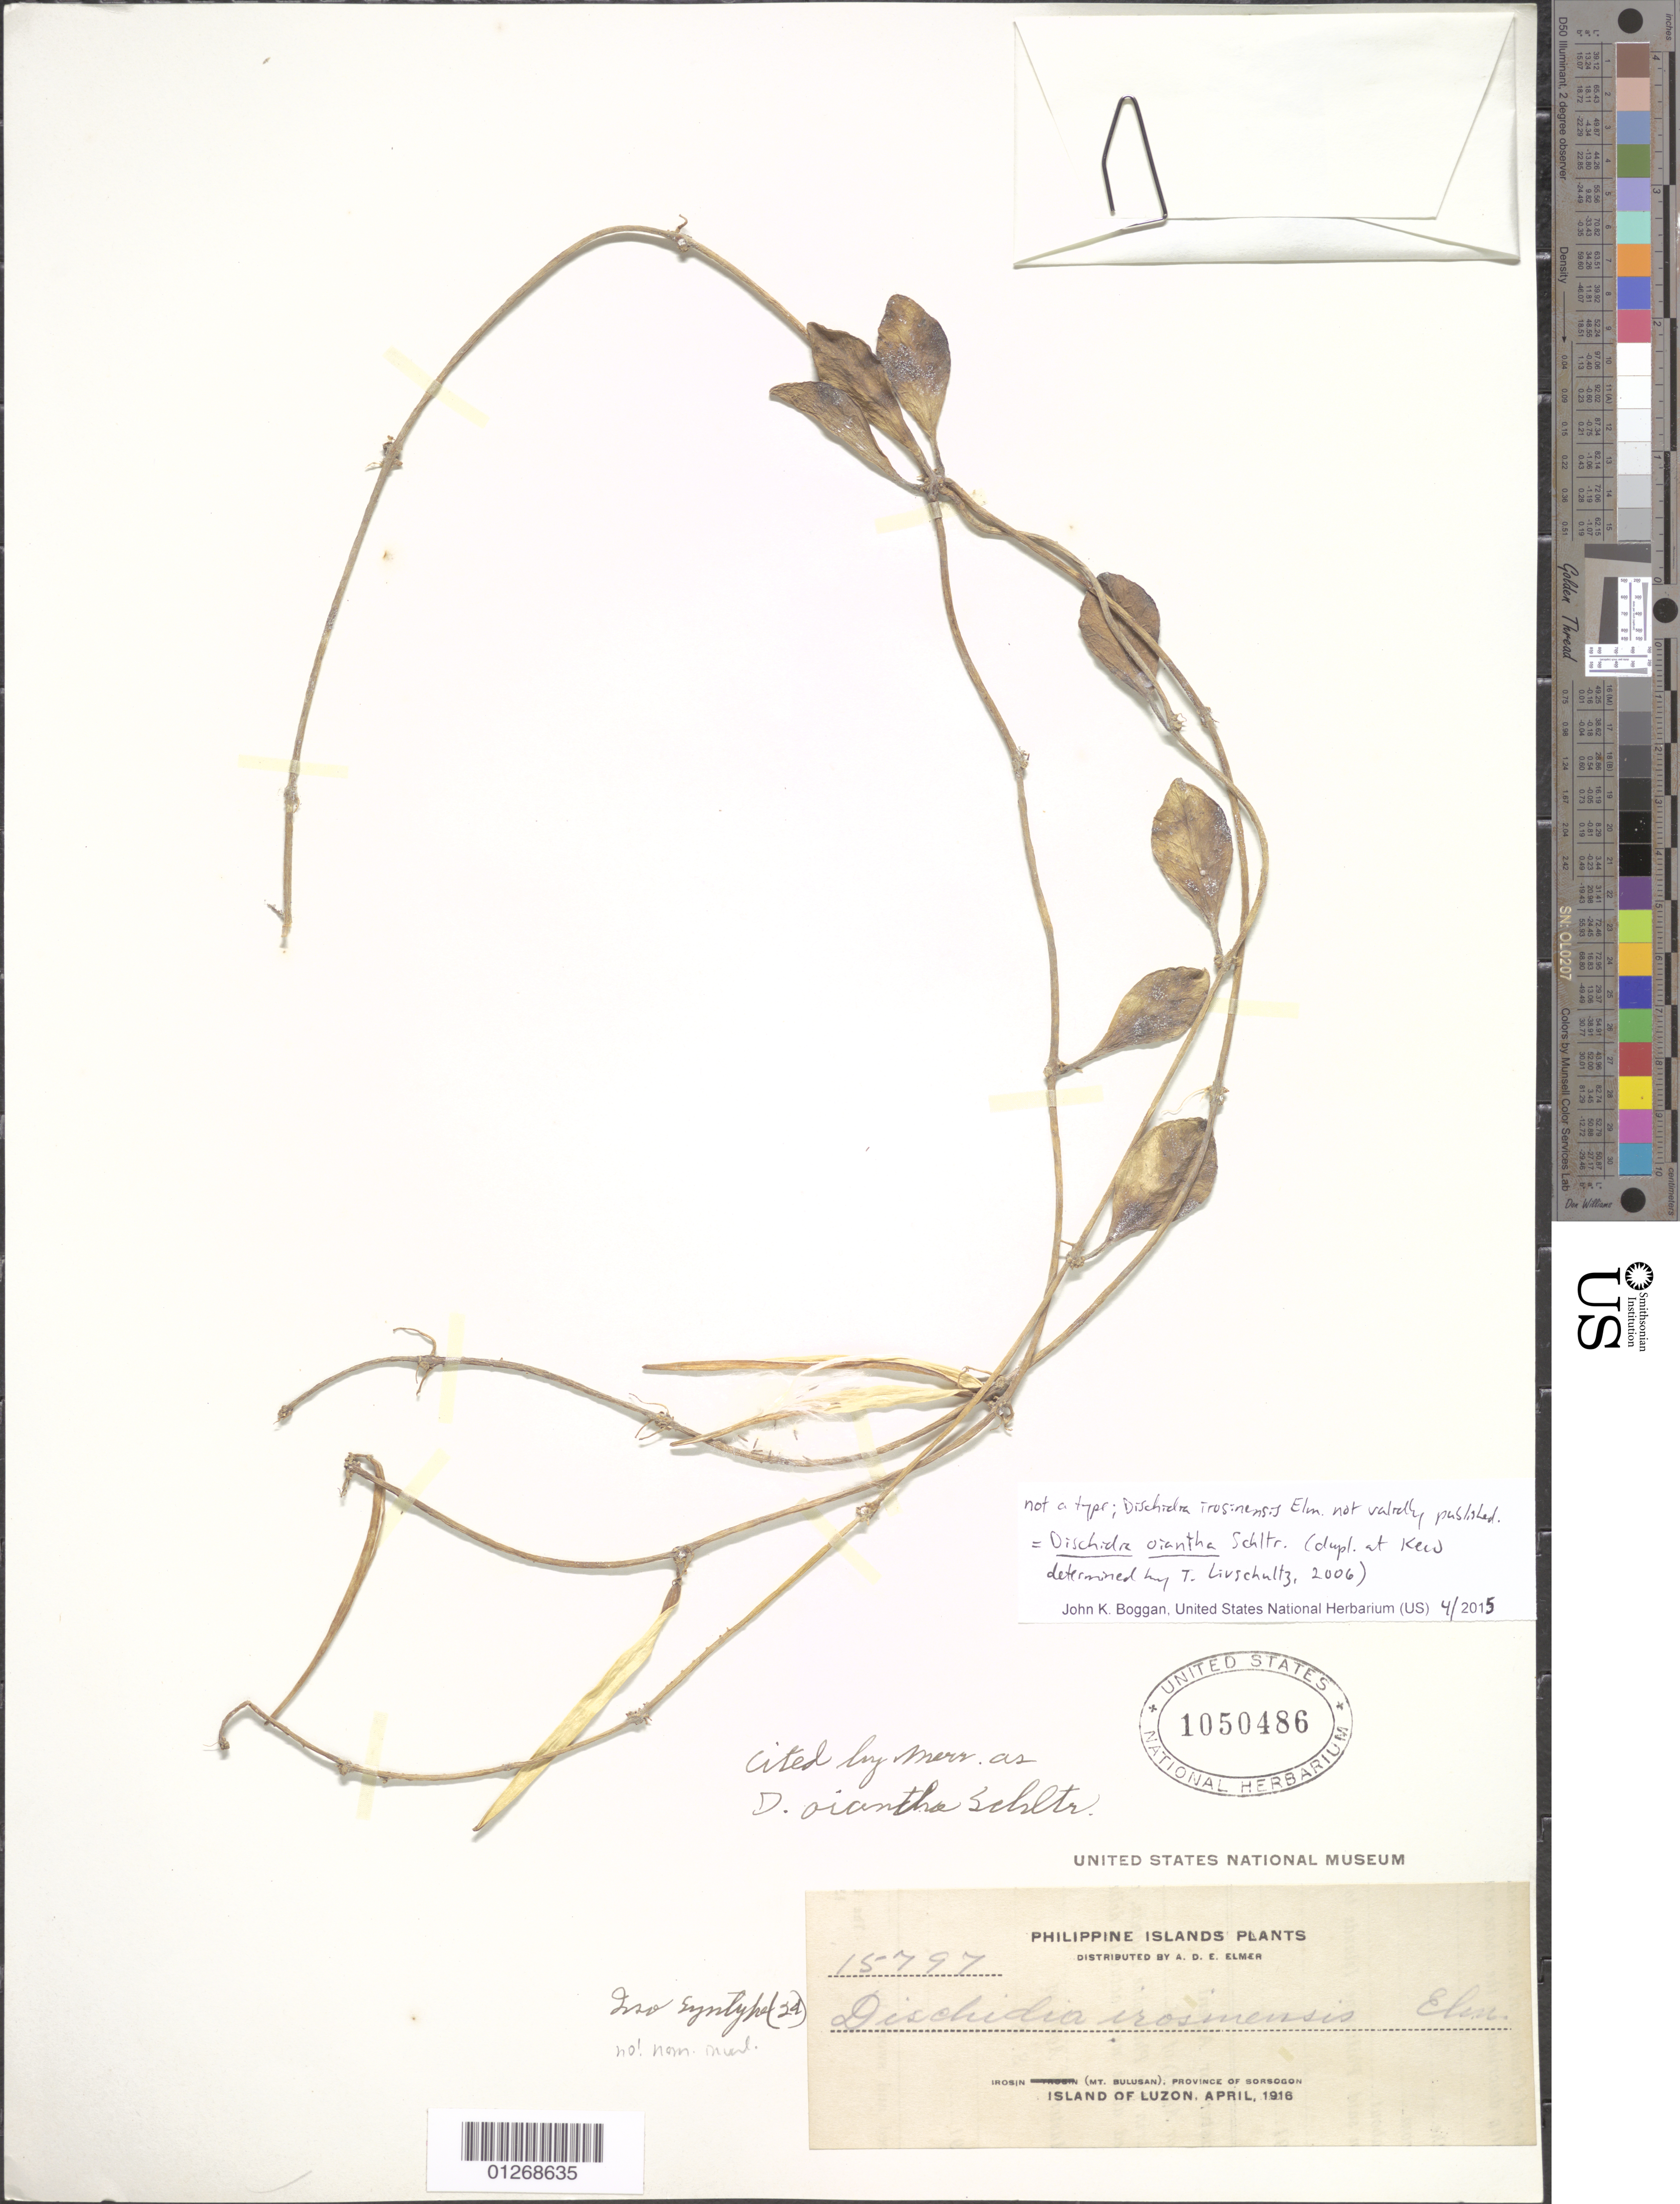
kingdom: Plantae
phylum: Tracheophyta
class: Magnoliopsida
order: Gentianales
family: Apocynaceae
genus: Dischidia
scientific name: Dischidia oiantha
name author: Schltr.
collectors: A. D. E. Elmer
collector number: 15797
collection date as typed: Apr 1916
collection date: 1916-04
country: Philippines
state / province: Bicol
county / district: Sorsogon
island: Luzon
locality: Irosin, Mt. Bulusan, Province of Sorsogon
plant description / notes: "Isosyntype" of Dischidia irosinensis Elmer (1938); not a type, name not validly published.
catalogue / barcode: US 1050486